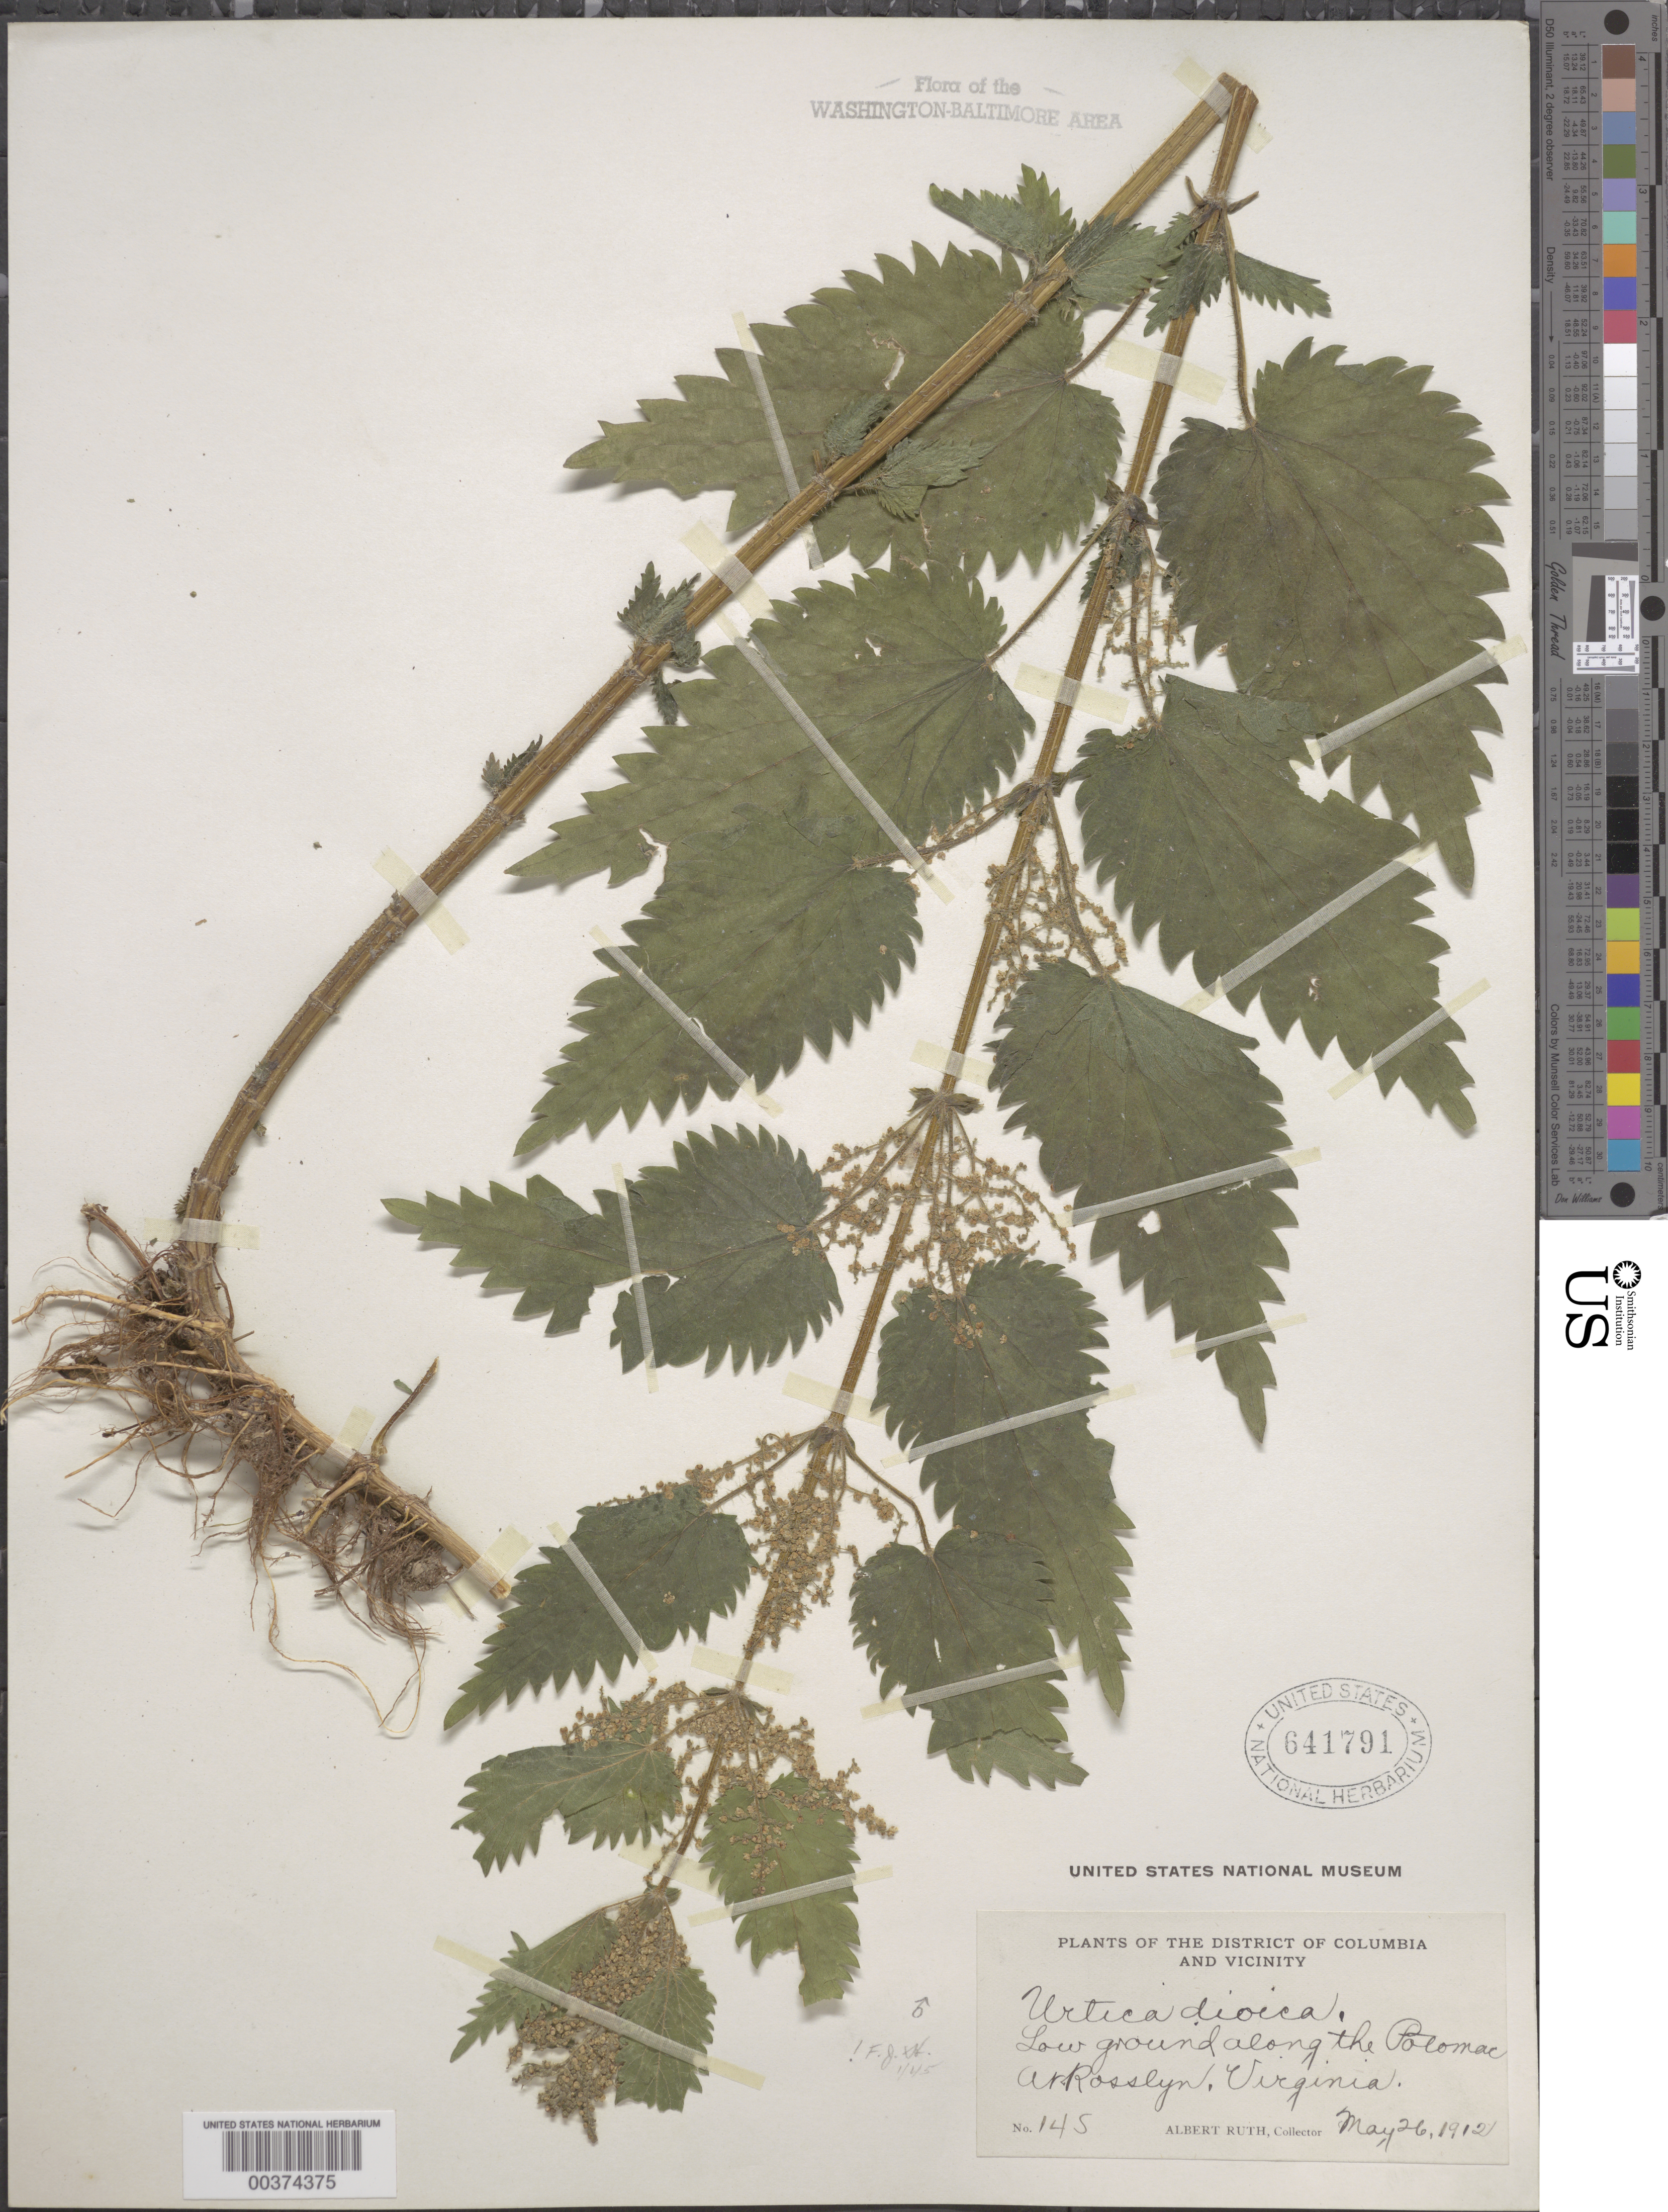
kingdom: Plantae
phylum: Tracheophyta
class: Magnoliopsida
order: Rosales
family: Urticaceae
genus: Urtica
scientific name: Urtica dioica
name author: L.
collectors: A. Ruth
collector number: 145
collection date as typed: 26 May 1912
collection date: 1912-05-26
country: United States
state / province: Virginia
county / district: Arlington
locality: Potomac River, Rosslyn C. and O. Canal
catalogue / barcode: US 641791